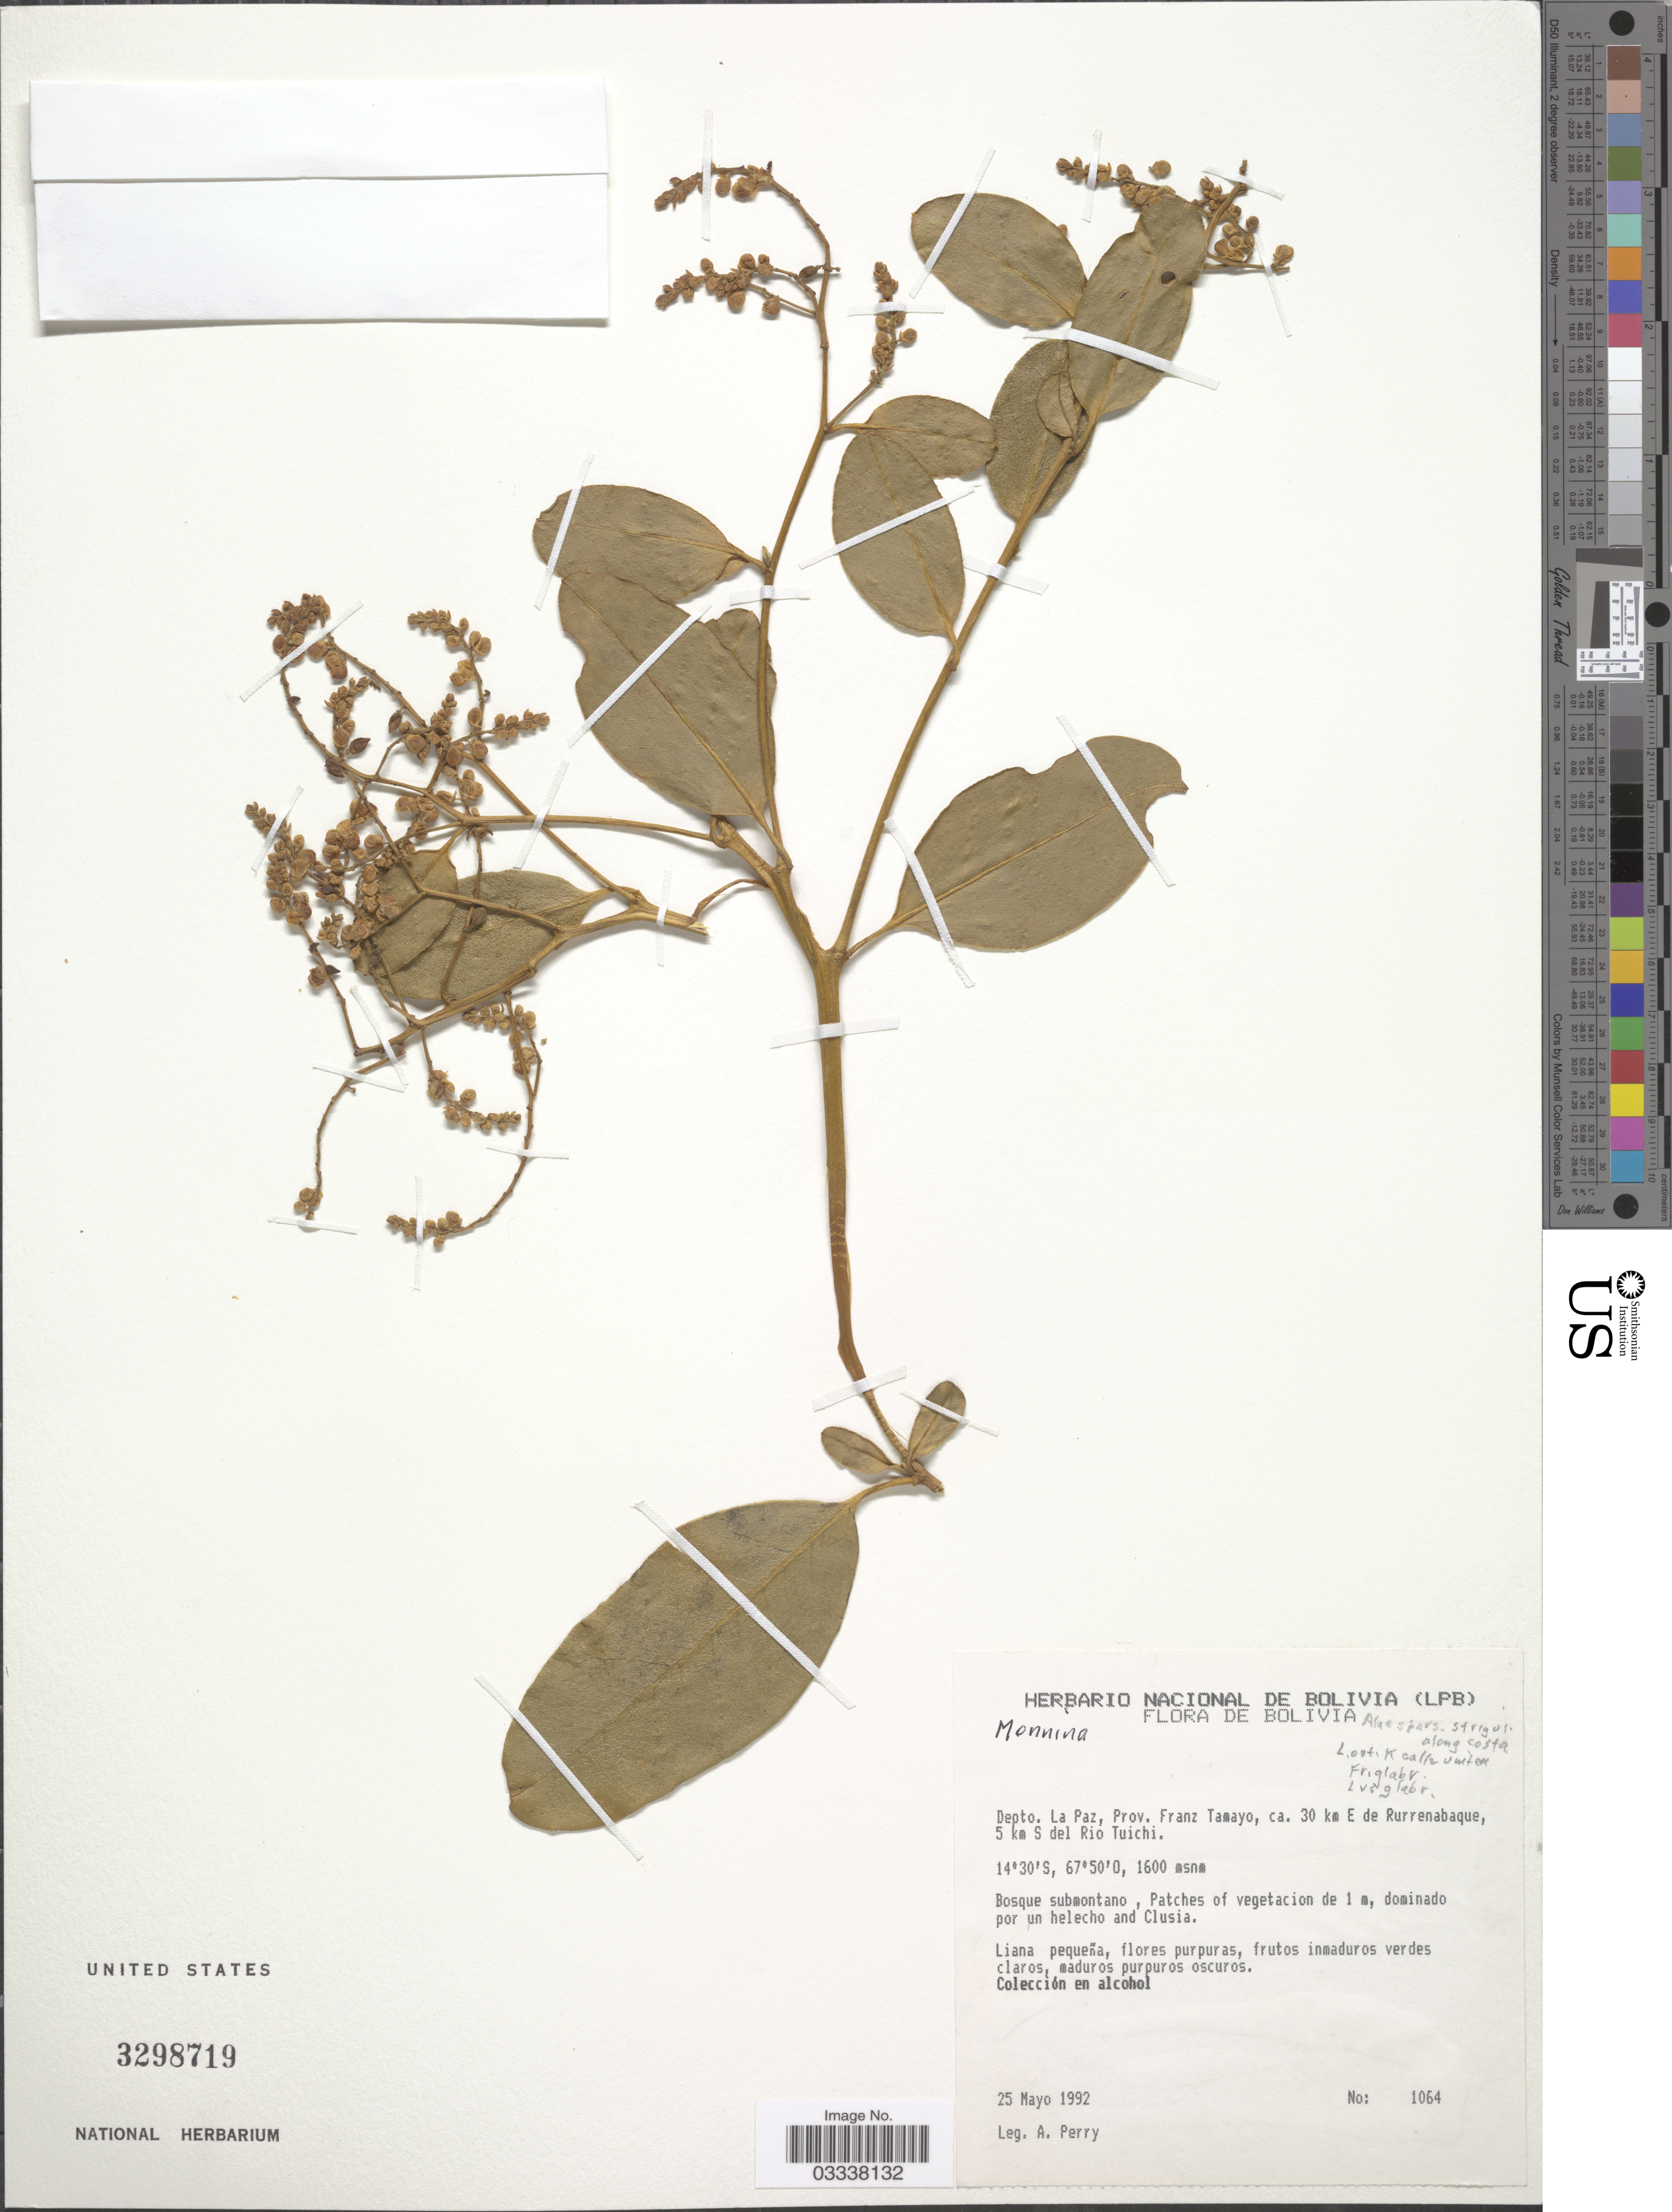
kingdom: Plantae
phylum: Tracheophyta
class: Magnoliopsida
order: Fabales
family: Polygalaceae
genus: Monnina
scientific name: Monnina sp.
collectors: A. Perry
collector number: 1064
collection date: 1992-05-25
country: Bolivia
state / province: La Paz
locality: Depto. La Paz, Prov. Franz Tamayo, ca. 30 km E de Rurrenabaque, 5 km S del Rio Tuichi.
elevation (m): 1600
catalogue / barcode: US 3298719